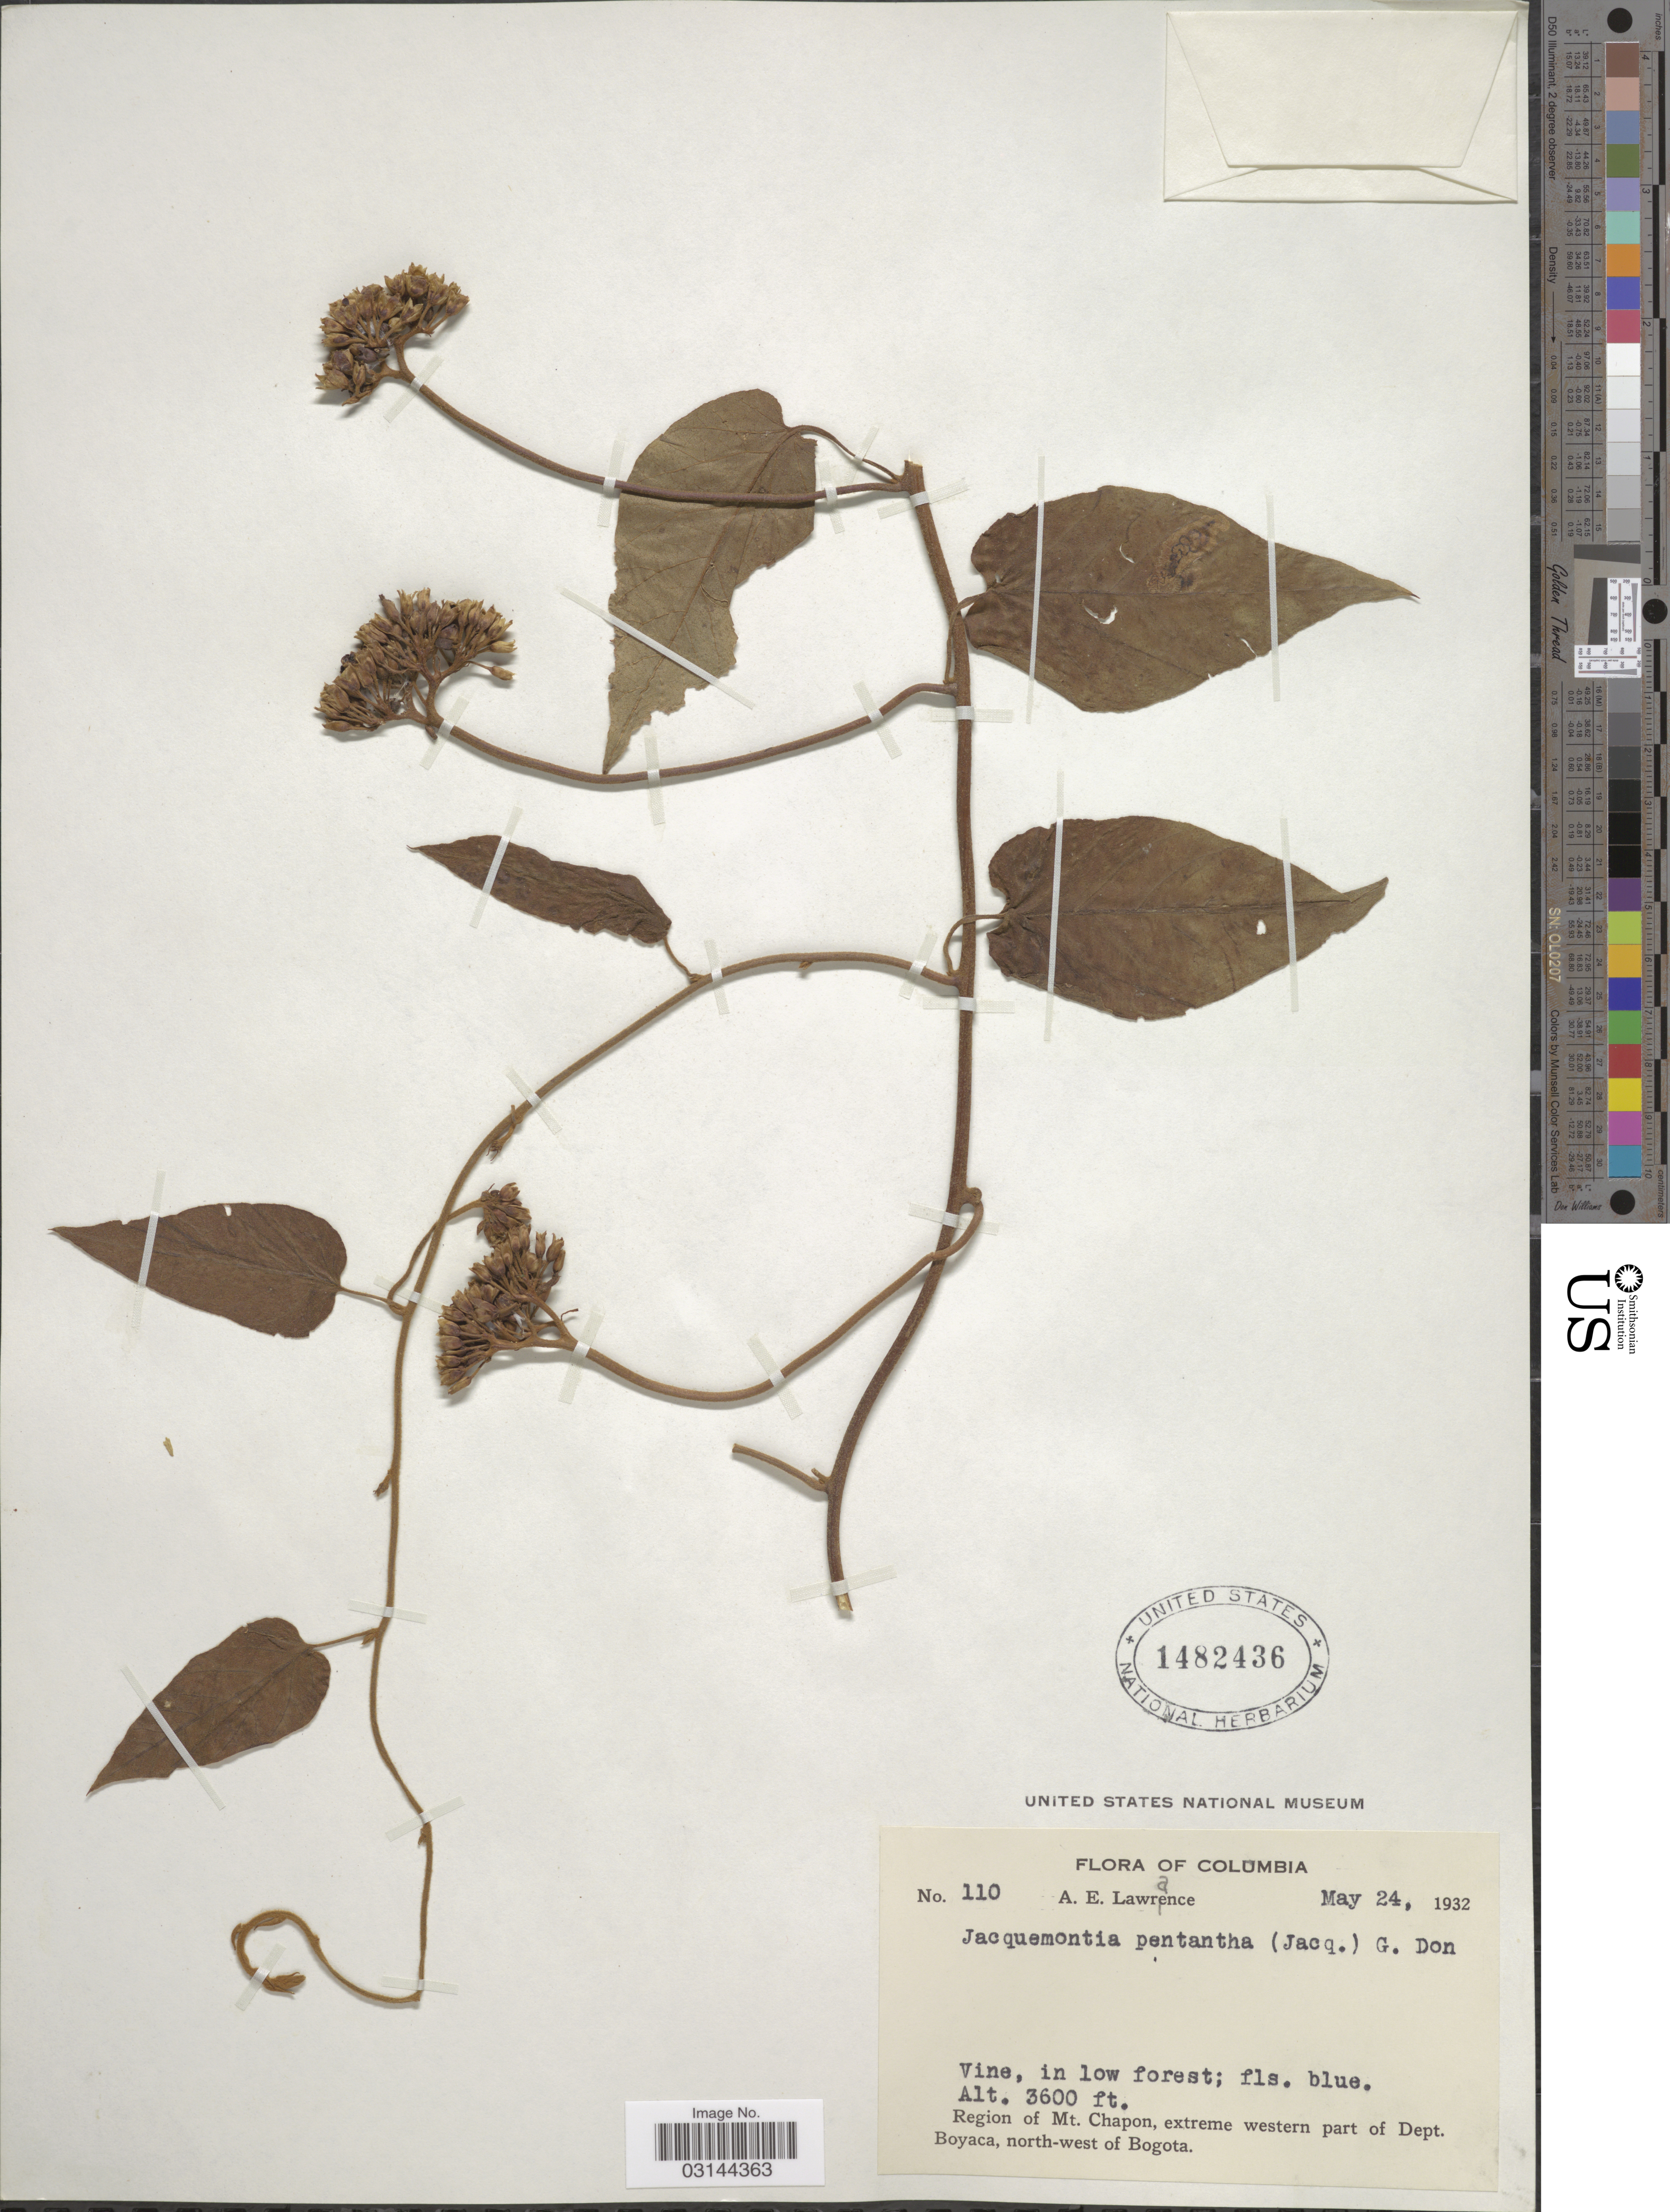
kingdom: Plantae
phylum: Tracheophyta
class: Magnoliopsida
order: Solanales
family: Convolvulaceae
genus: Jacquemontia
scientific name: Jacquemontia pentanthos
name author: (Jacq.) G. Don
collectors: A. Lawrance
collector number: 110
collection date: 1932-05-24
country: Colombia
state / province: Boyacá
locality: Region of Mt. Chapon, extreme western part of Dept. Boyacam north-west of Bogota.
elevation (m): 1097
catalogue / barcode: US 1482436